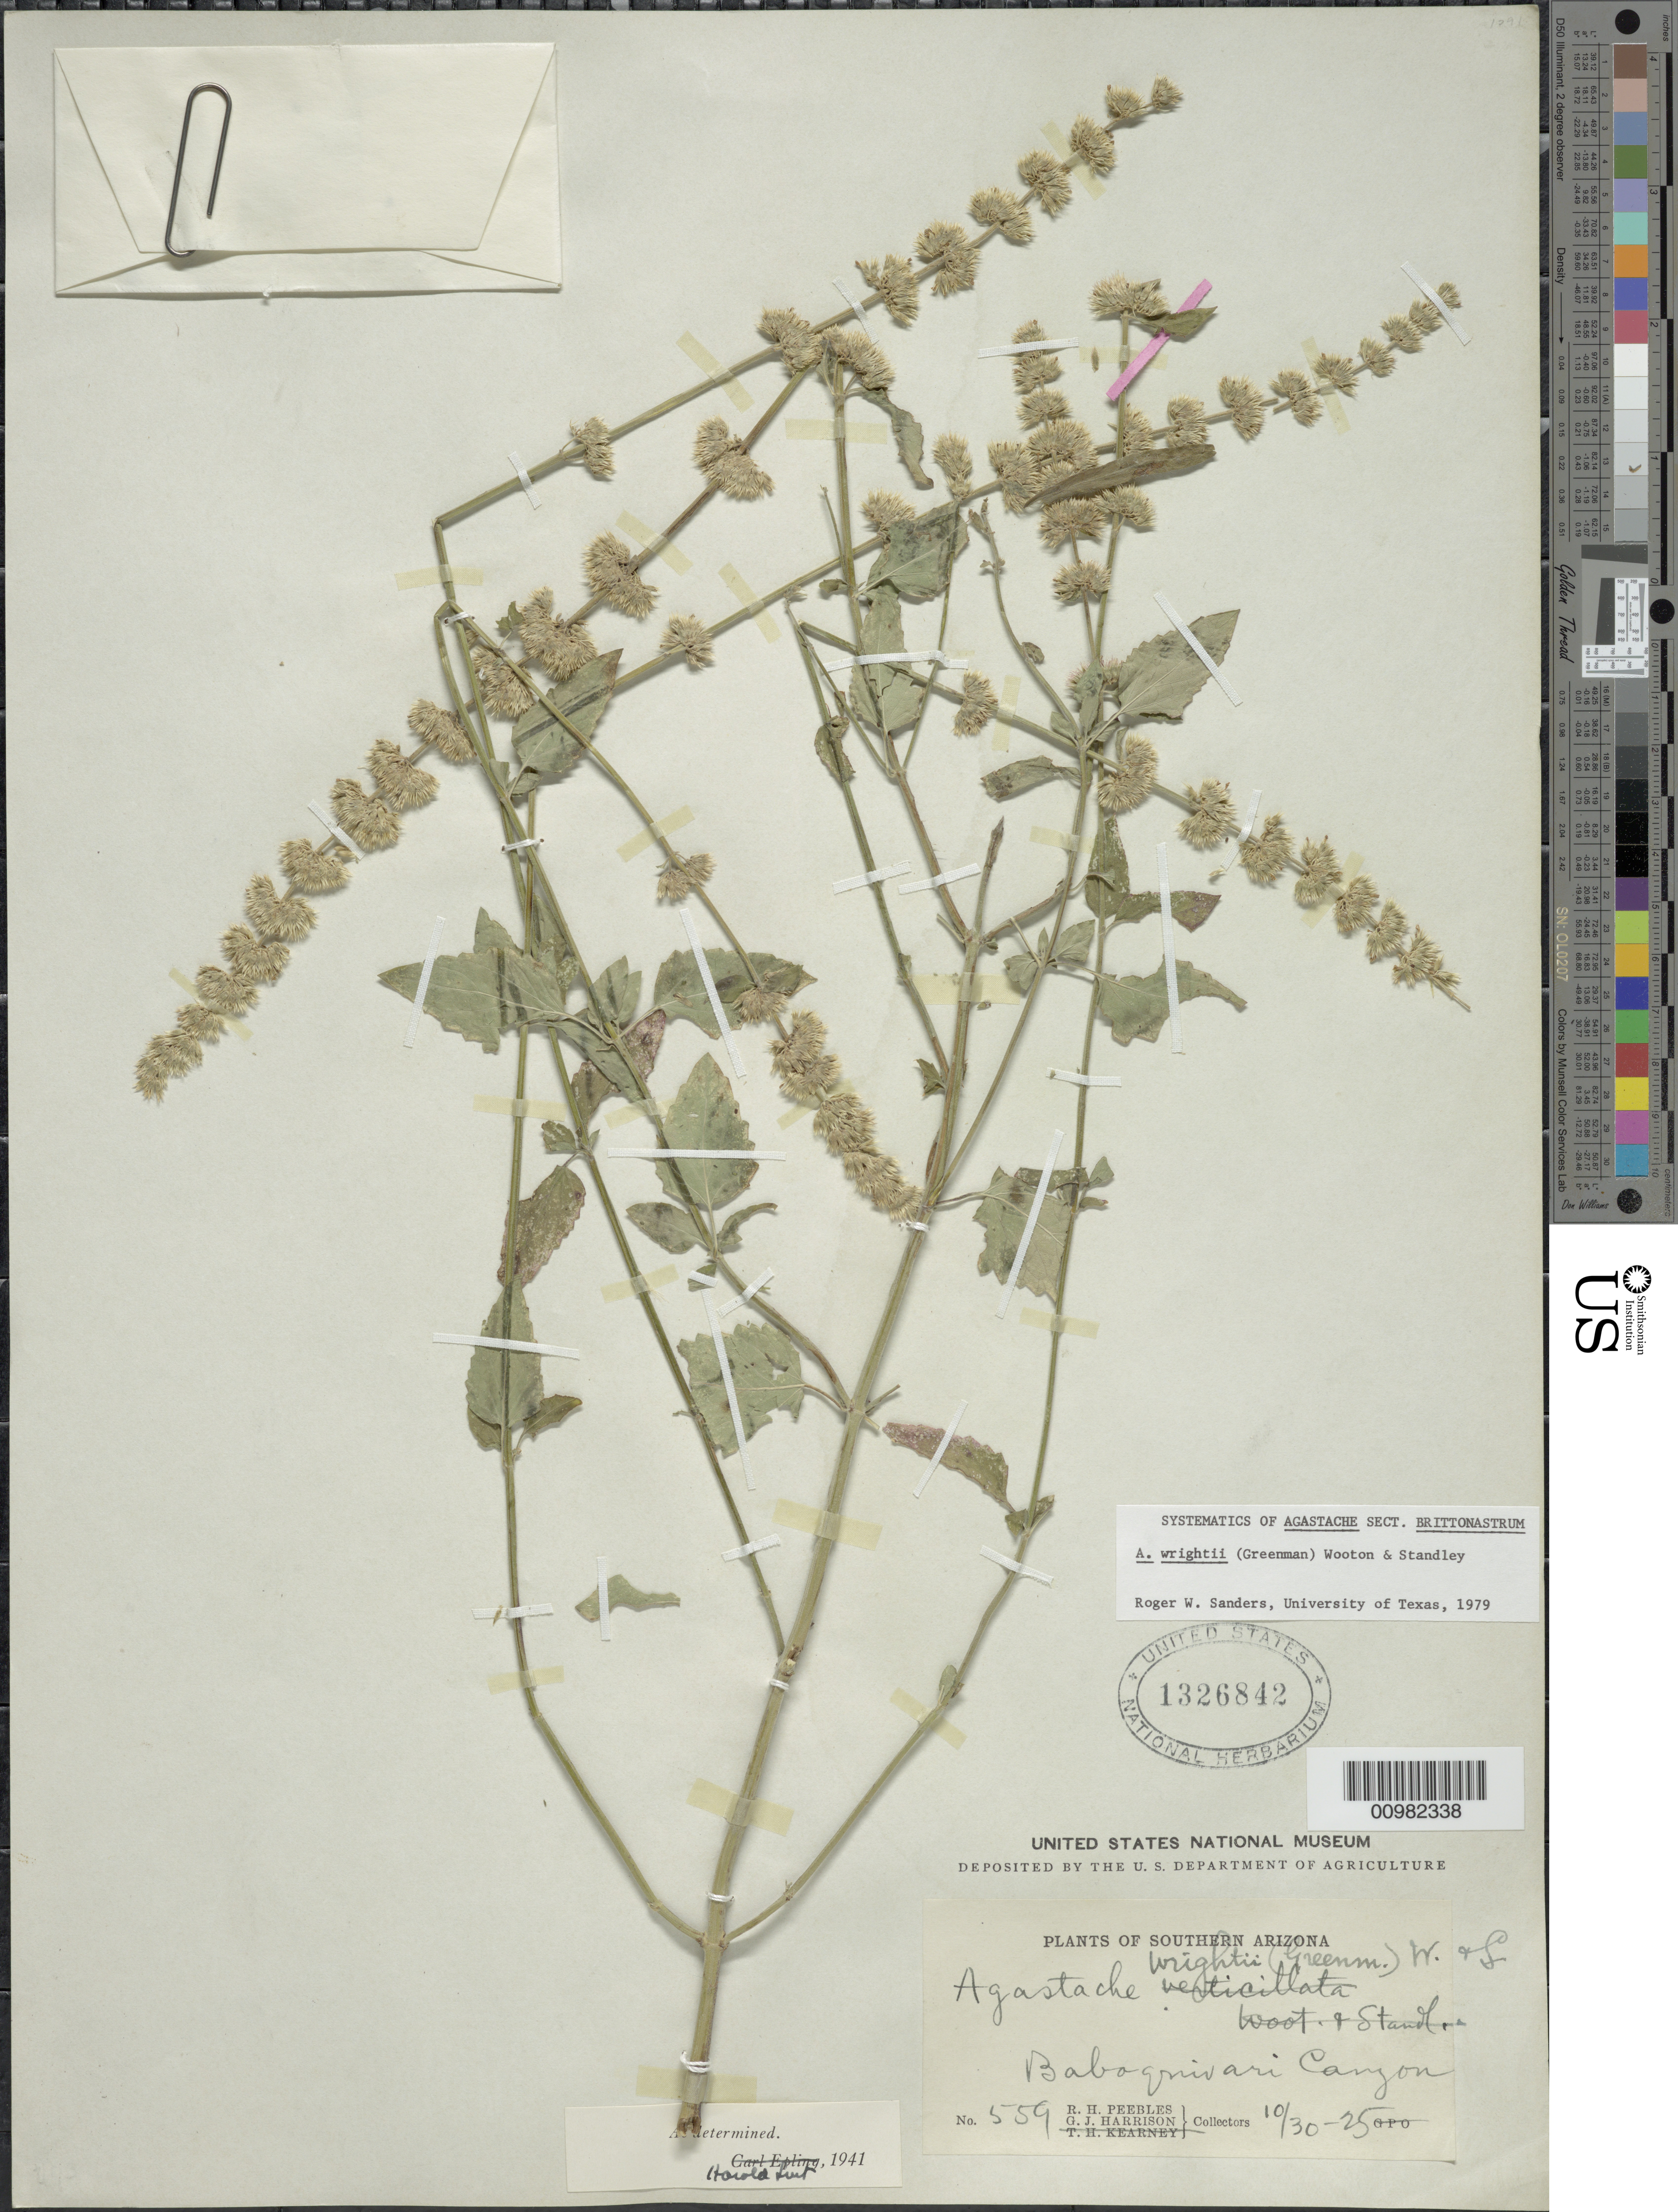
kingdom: Plantae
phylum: Tracheophyta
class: Magnoliopsida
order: Lamiales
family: Lamiaceae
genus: Agastache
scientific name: Agastache wrightii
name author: (Greenm.) Wooton & Standl.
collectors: R. H. Peebles & G. J. Harrison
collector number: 559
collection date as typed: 30 Oct 1925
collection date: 1925-10-30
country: United States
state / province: Arizona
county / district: Pima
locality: Baboquivari Canyon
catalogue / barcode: US 1326842